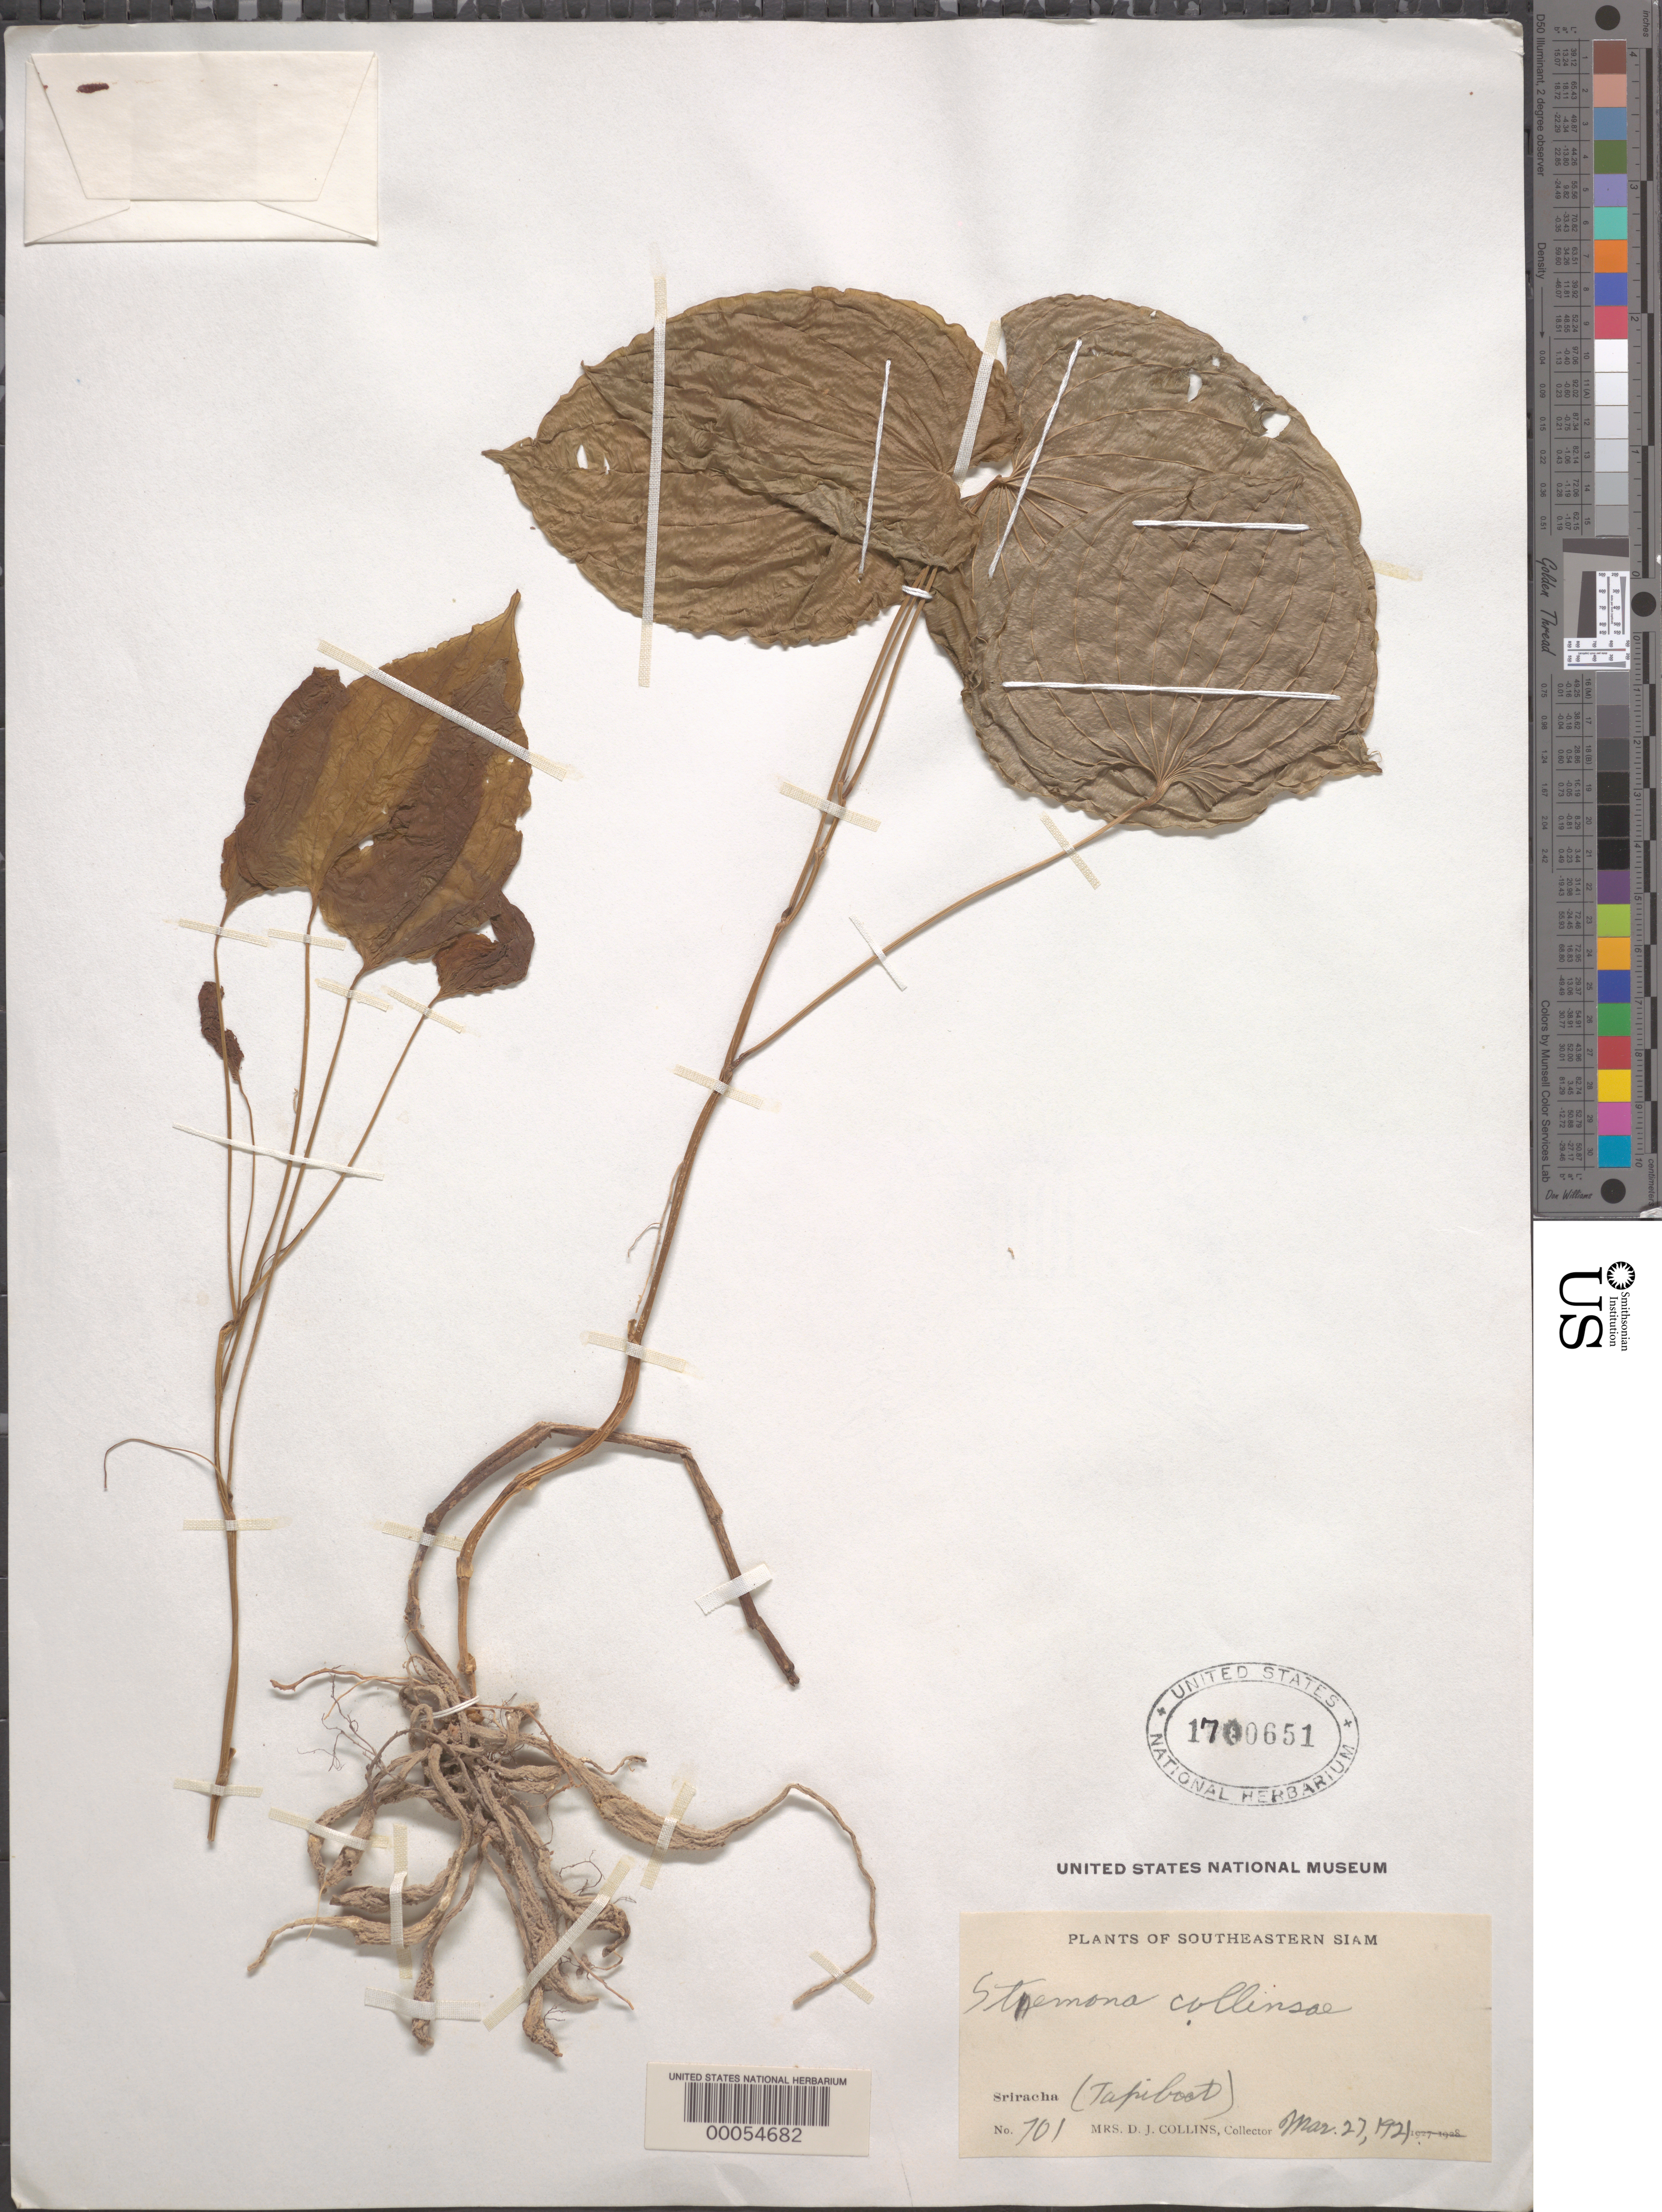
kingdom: Plantae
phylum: Tracheophyta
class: Liliopsida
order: Pandanales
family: Stemonaceae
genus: Stemona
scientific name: Stemona collinsae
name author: Craib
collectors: Mrs. D. J. Collins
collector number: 701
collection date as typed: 27 Mar 1921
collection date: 1921-03-27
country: Thailand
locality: Sriracha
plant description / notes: Name published 1920; if collection date (1921) is recorded correctly, this cannot be type (or original) material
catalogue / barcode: US 1700651